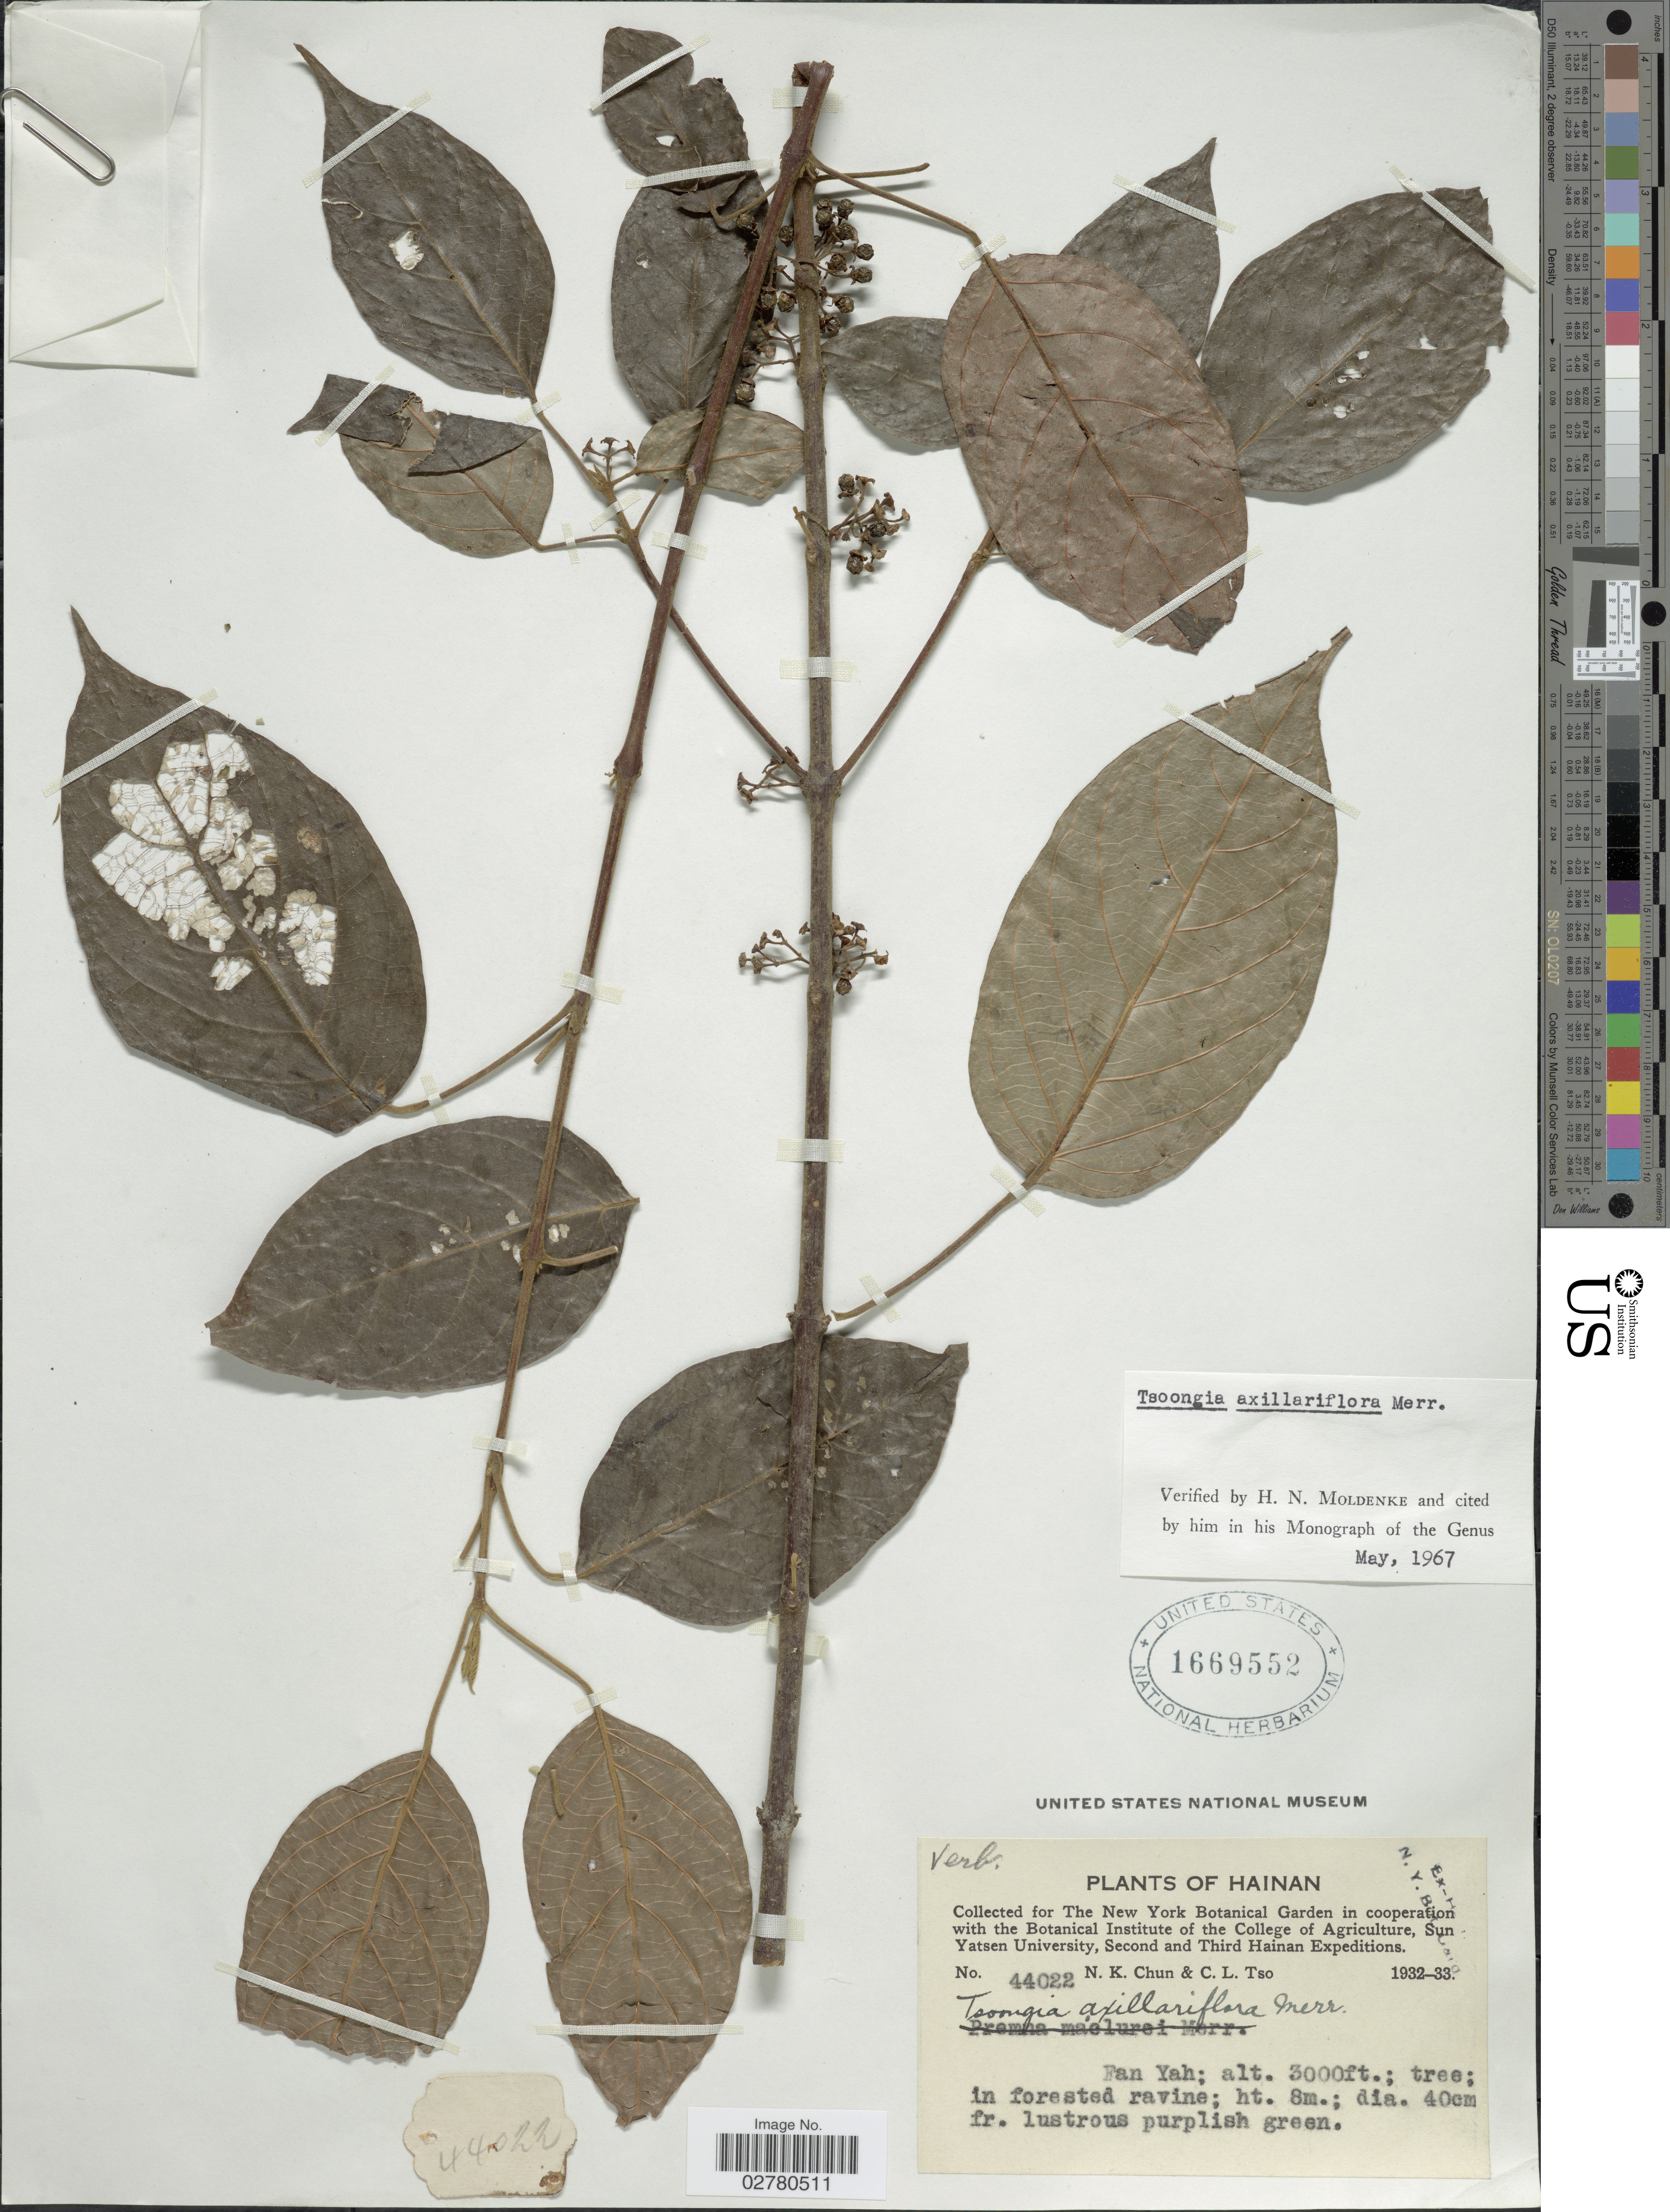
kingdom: Plantae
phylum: Tracheophyta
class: Magnoliopsida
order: Lamiales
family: Lamiaceae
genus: Tsoongia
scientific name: Tsoongia axillariflora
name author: Merr.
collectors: N. K. Chun & C. Tso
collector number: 44022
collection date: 1932/1933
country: China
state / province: Hainan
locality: Fan Yah.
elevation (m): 914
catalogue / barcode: US 1669552